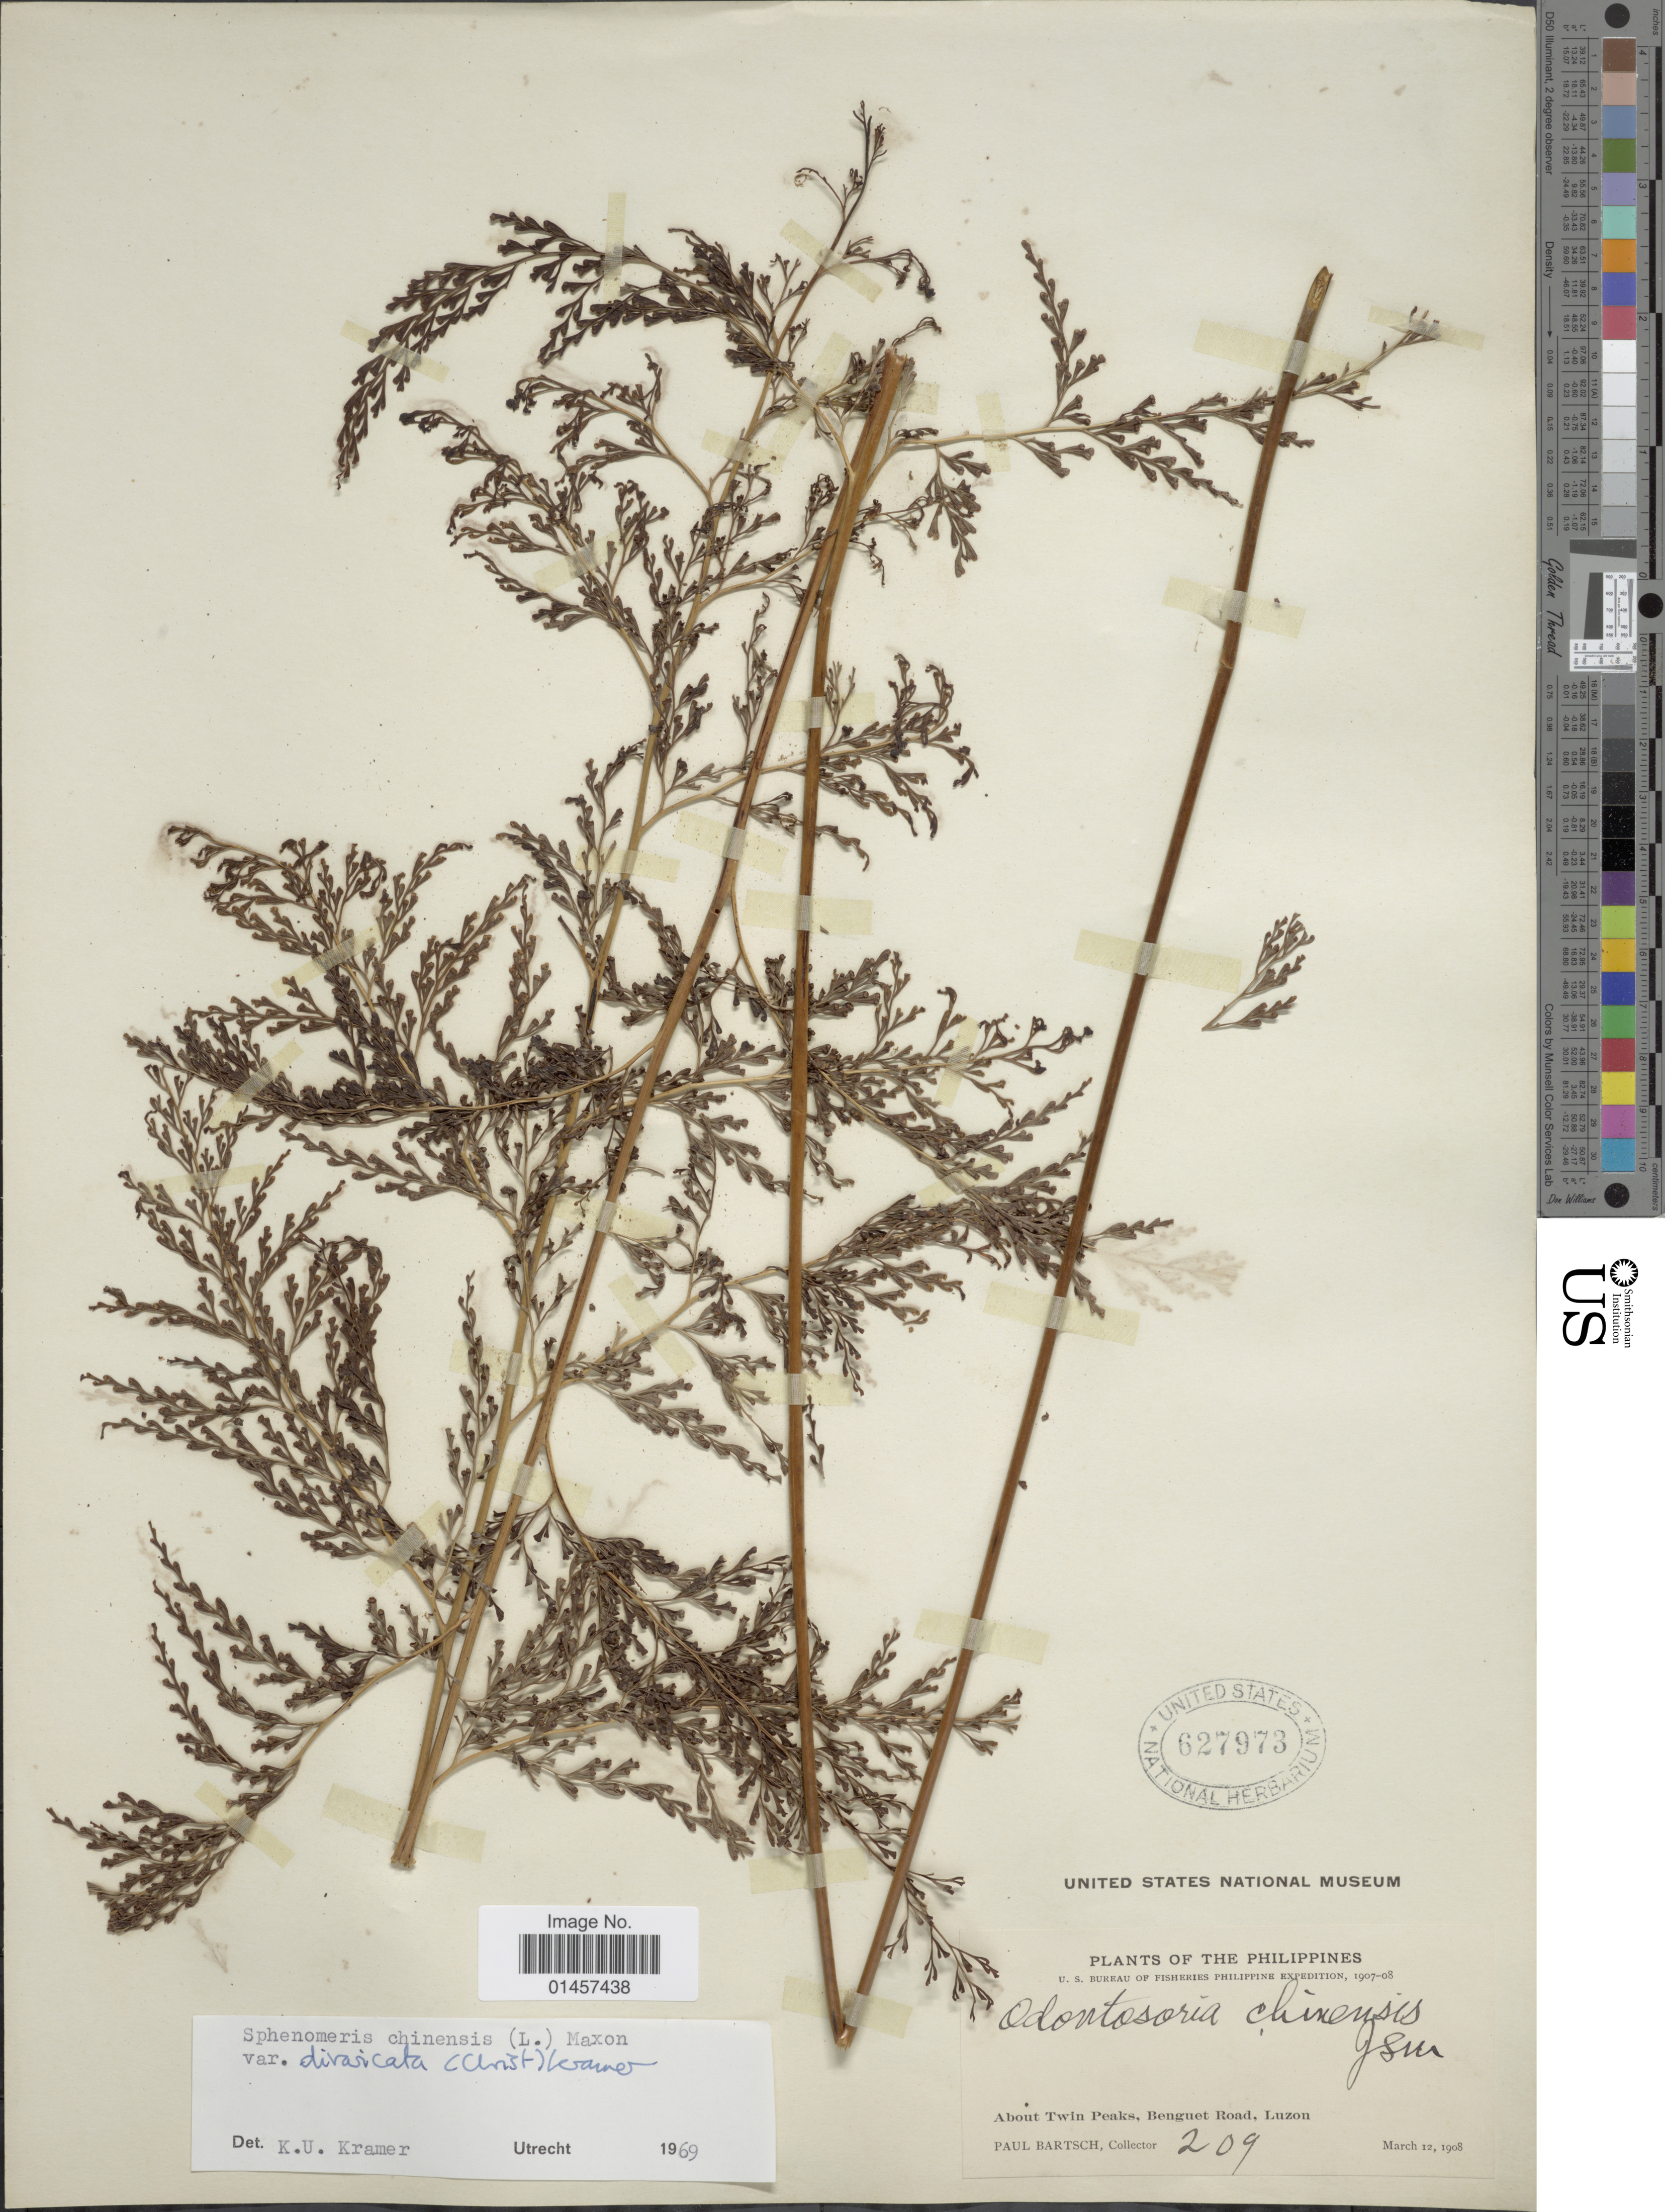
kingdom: Plantae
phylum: Tracheophyta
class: Polypodiopsida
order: Polypodiales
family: Lindsaeaceae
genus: Sphenomeris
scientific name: Sphenomeris chinensis var. chinensis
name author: (L.) Maxon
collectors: P. Bartsch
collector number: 209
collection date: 1908-03-12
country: Philippines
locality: About Twin Peaks, Benguet Road, Luzon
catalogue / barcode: US 627973